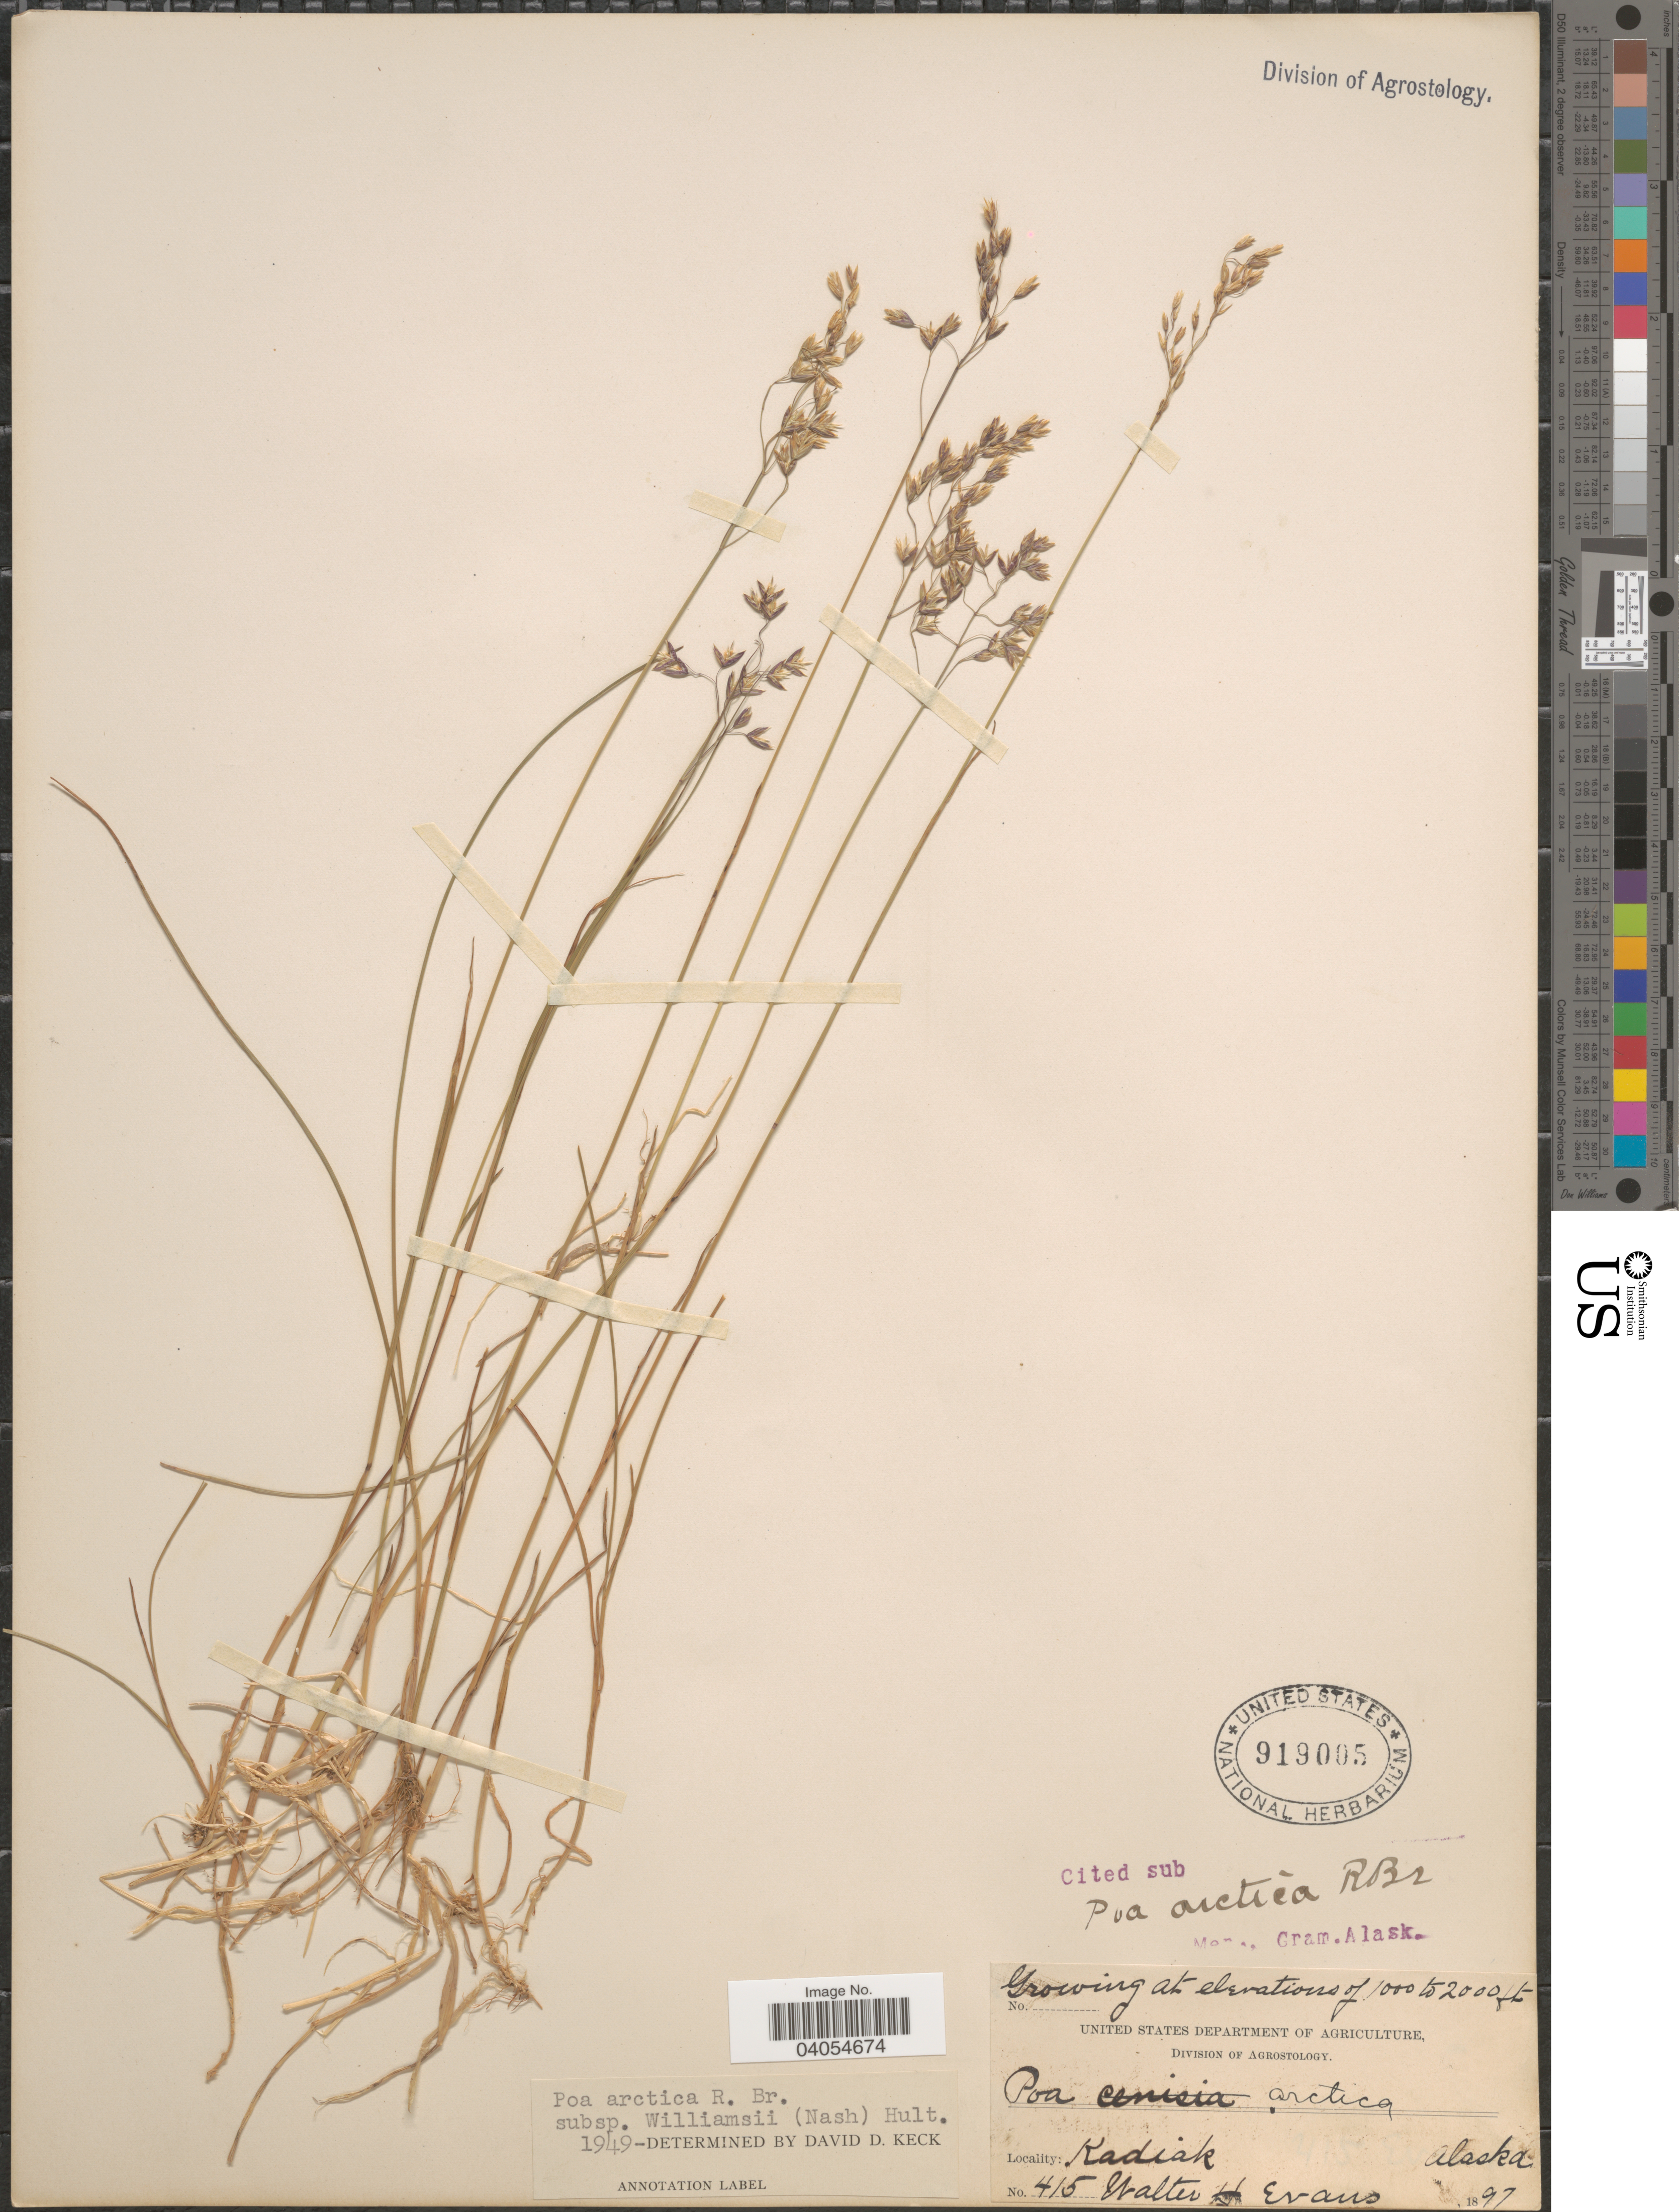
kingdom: Plantae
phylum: Tracheophyta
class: Liliopsida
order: Poales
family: Poaceae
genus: Poa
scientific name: Poa arctica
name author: R. Br.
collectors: W. H. Evans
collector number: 415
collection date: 1897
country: United States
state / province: Alaska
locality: Kadiak.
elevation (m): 305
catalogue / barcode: US 919005